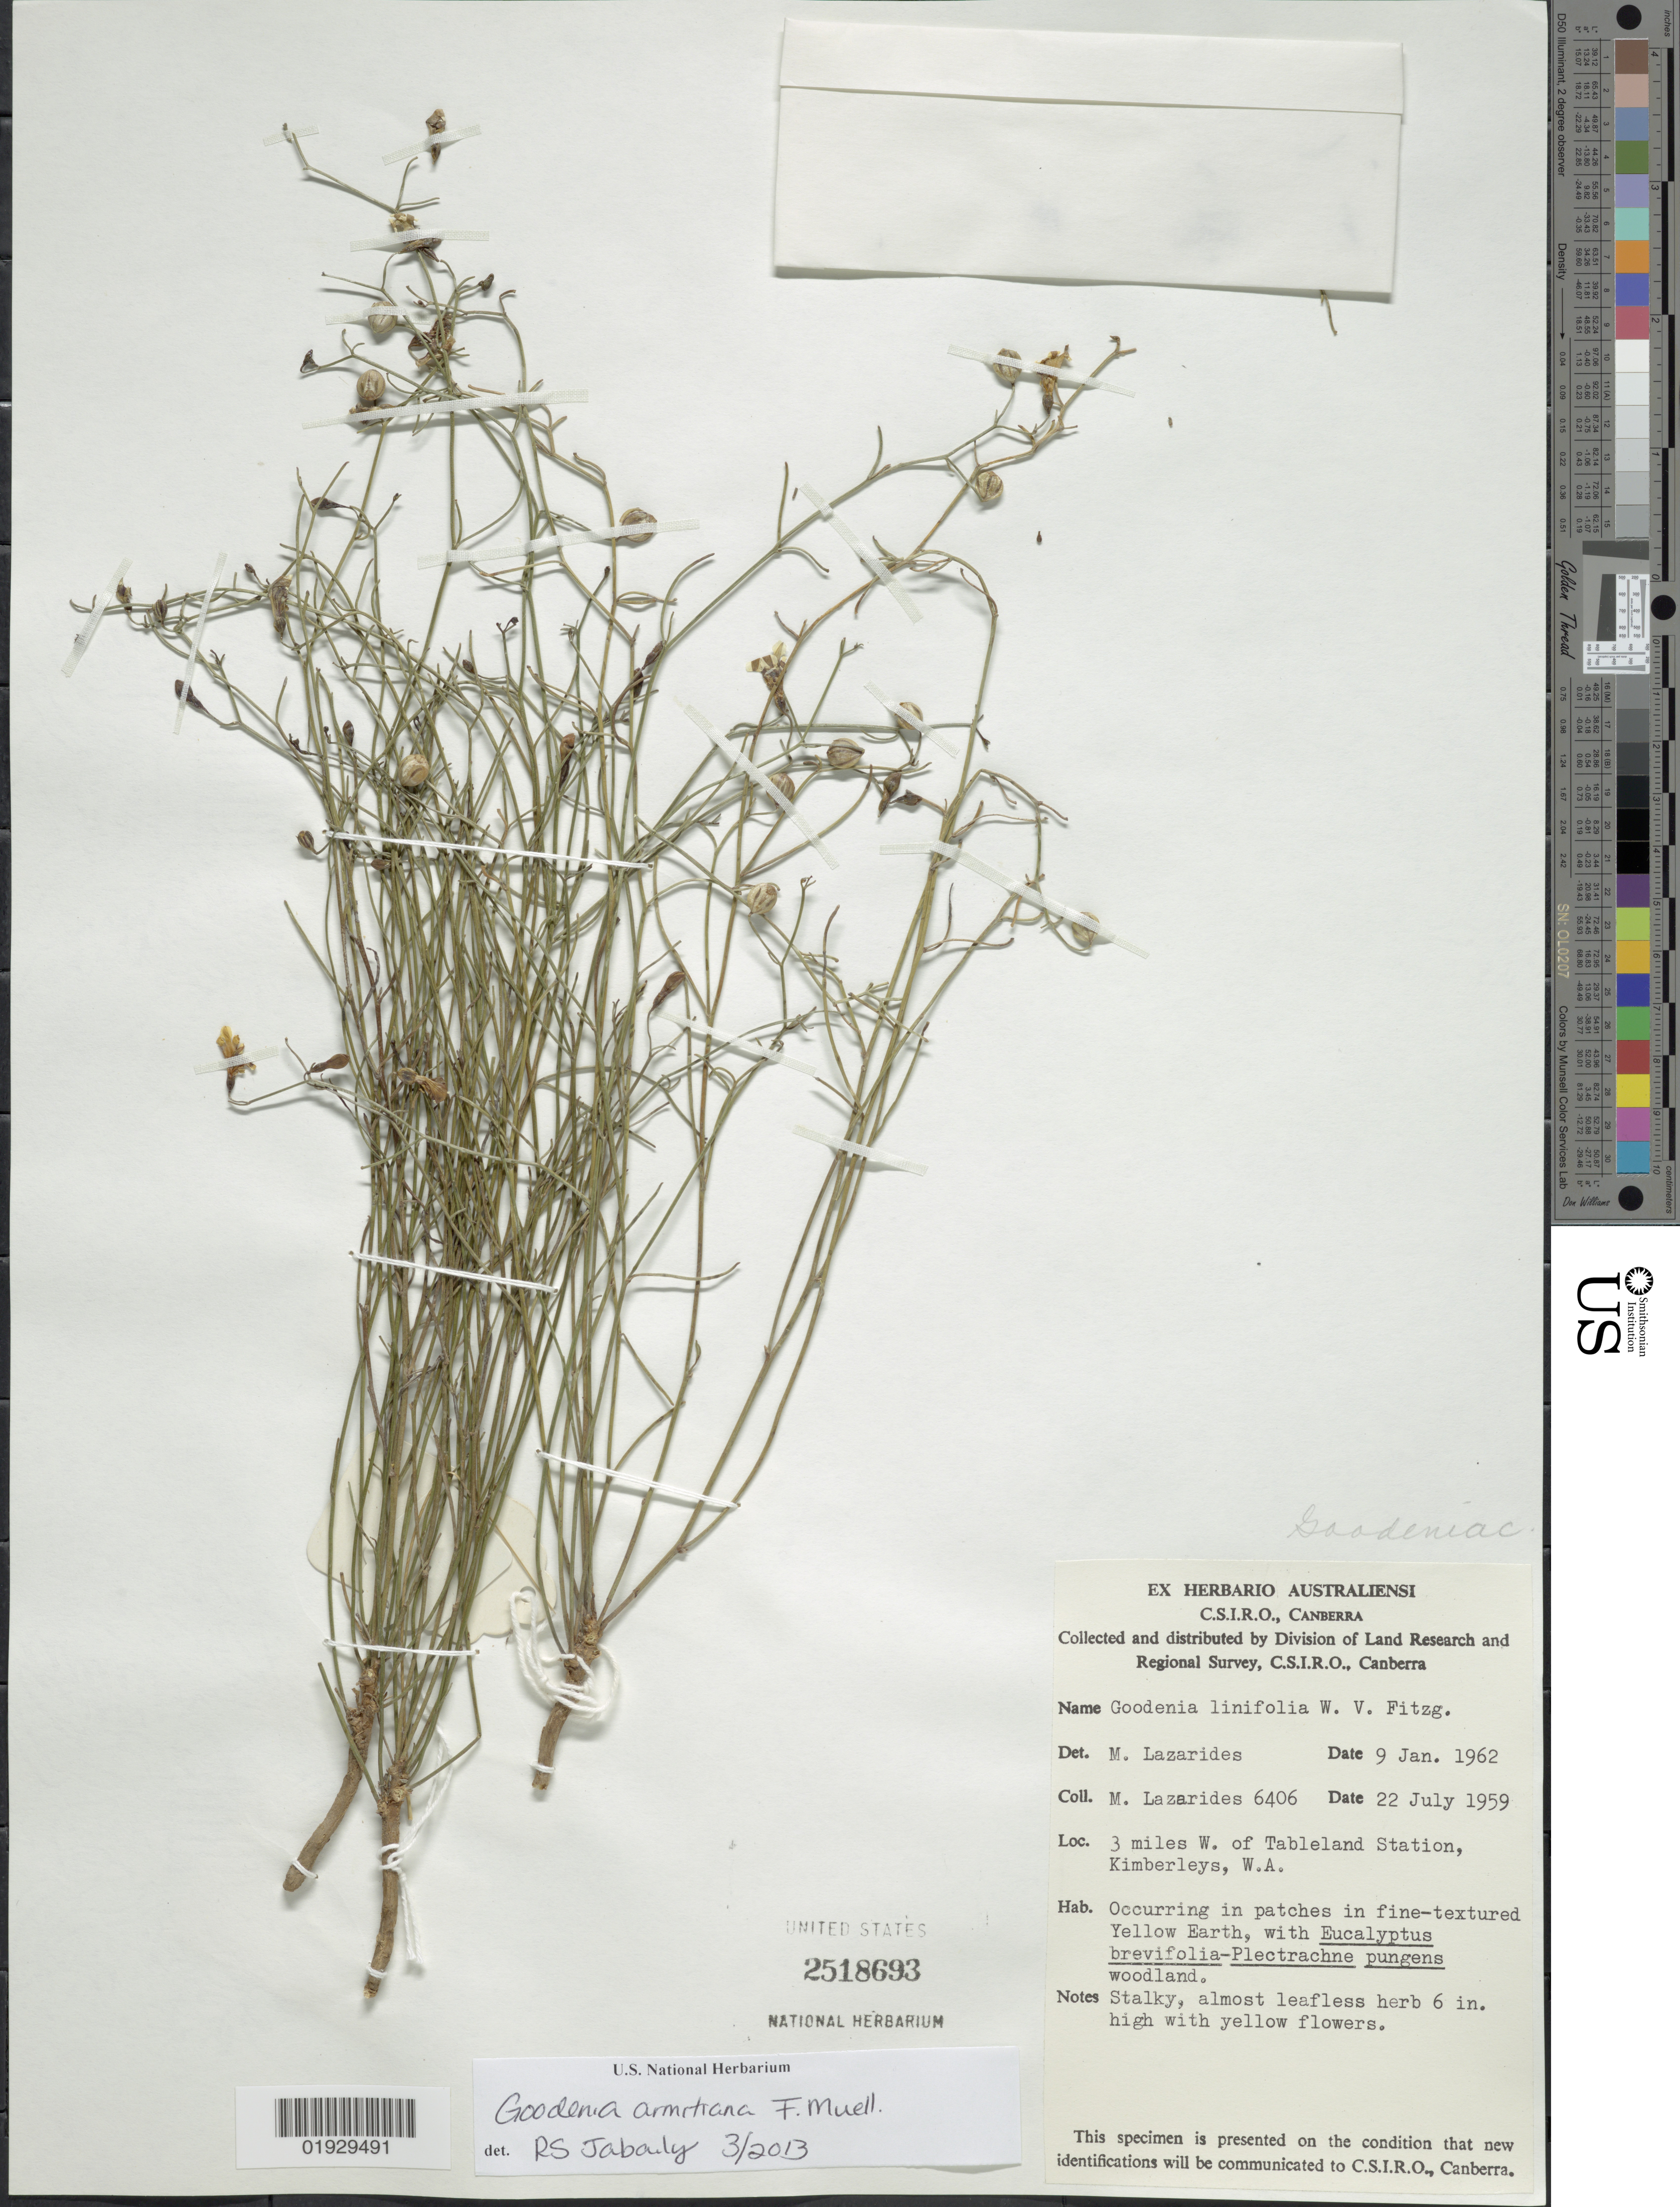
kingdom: Plantae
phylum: Tracheophyta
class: Magnoliopsida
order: Asterales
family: Goodeniaceae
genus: Goodenia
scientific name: Goodenia armitiana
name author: F. Muell.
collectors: M. Lazarides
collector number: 6406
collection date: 1959-07-22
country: Australia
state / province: Western Australia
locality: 3 miles W. of Tableland Station, Kimberleys, W.A.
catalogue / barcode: US 2518693